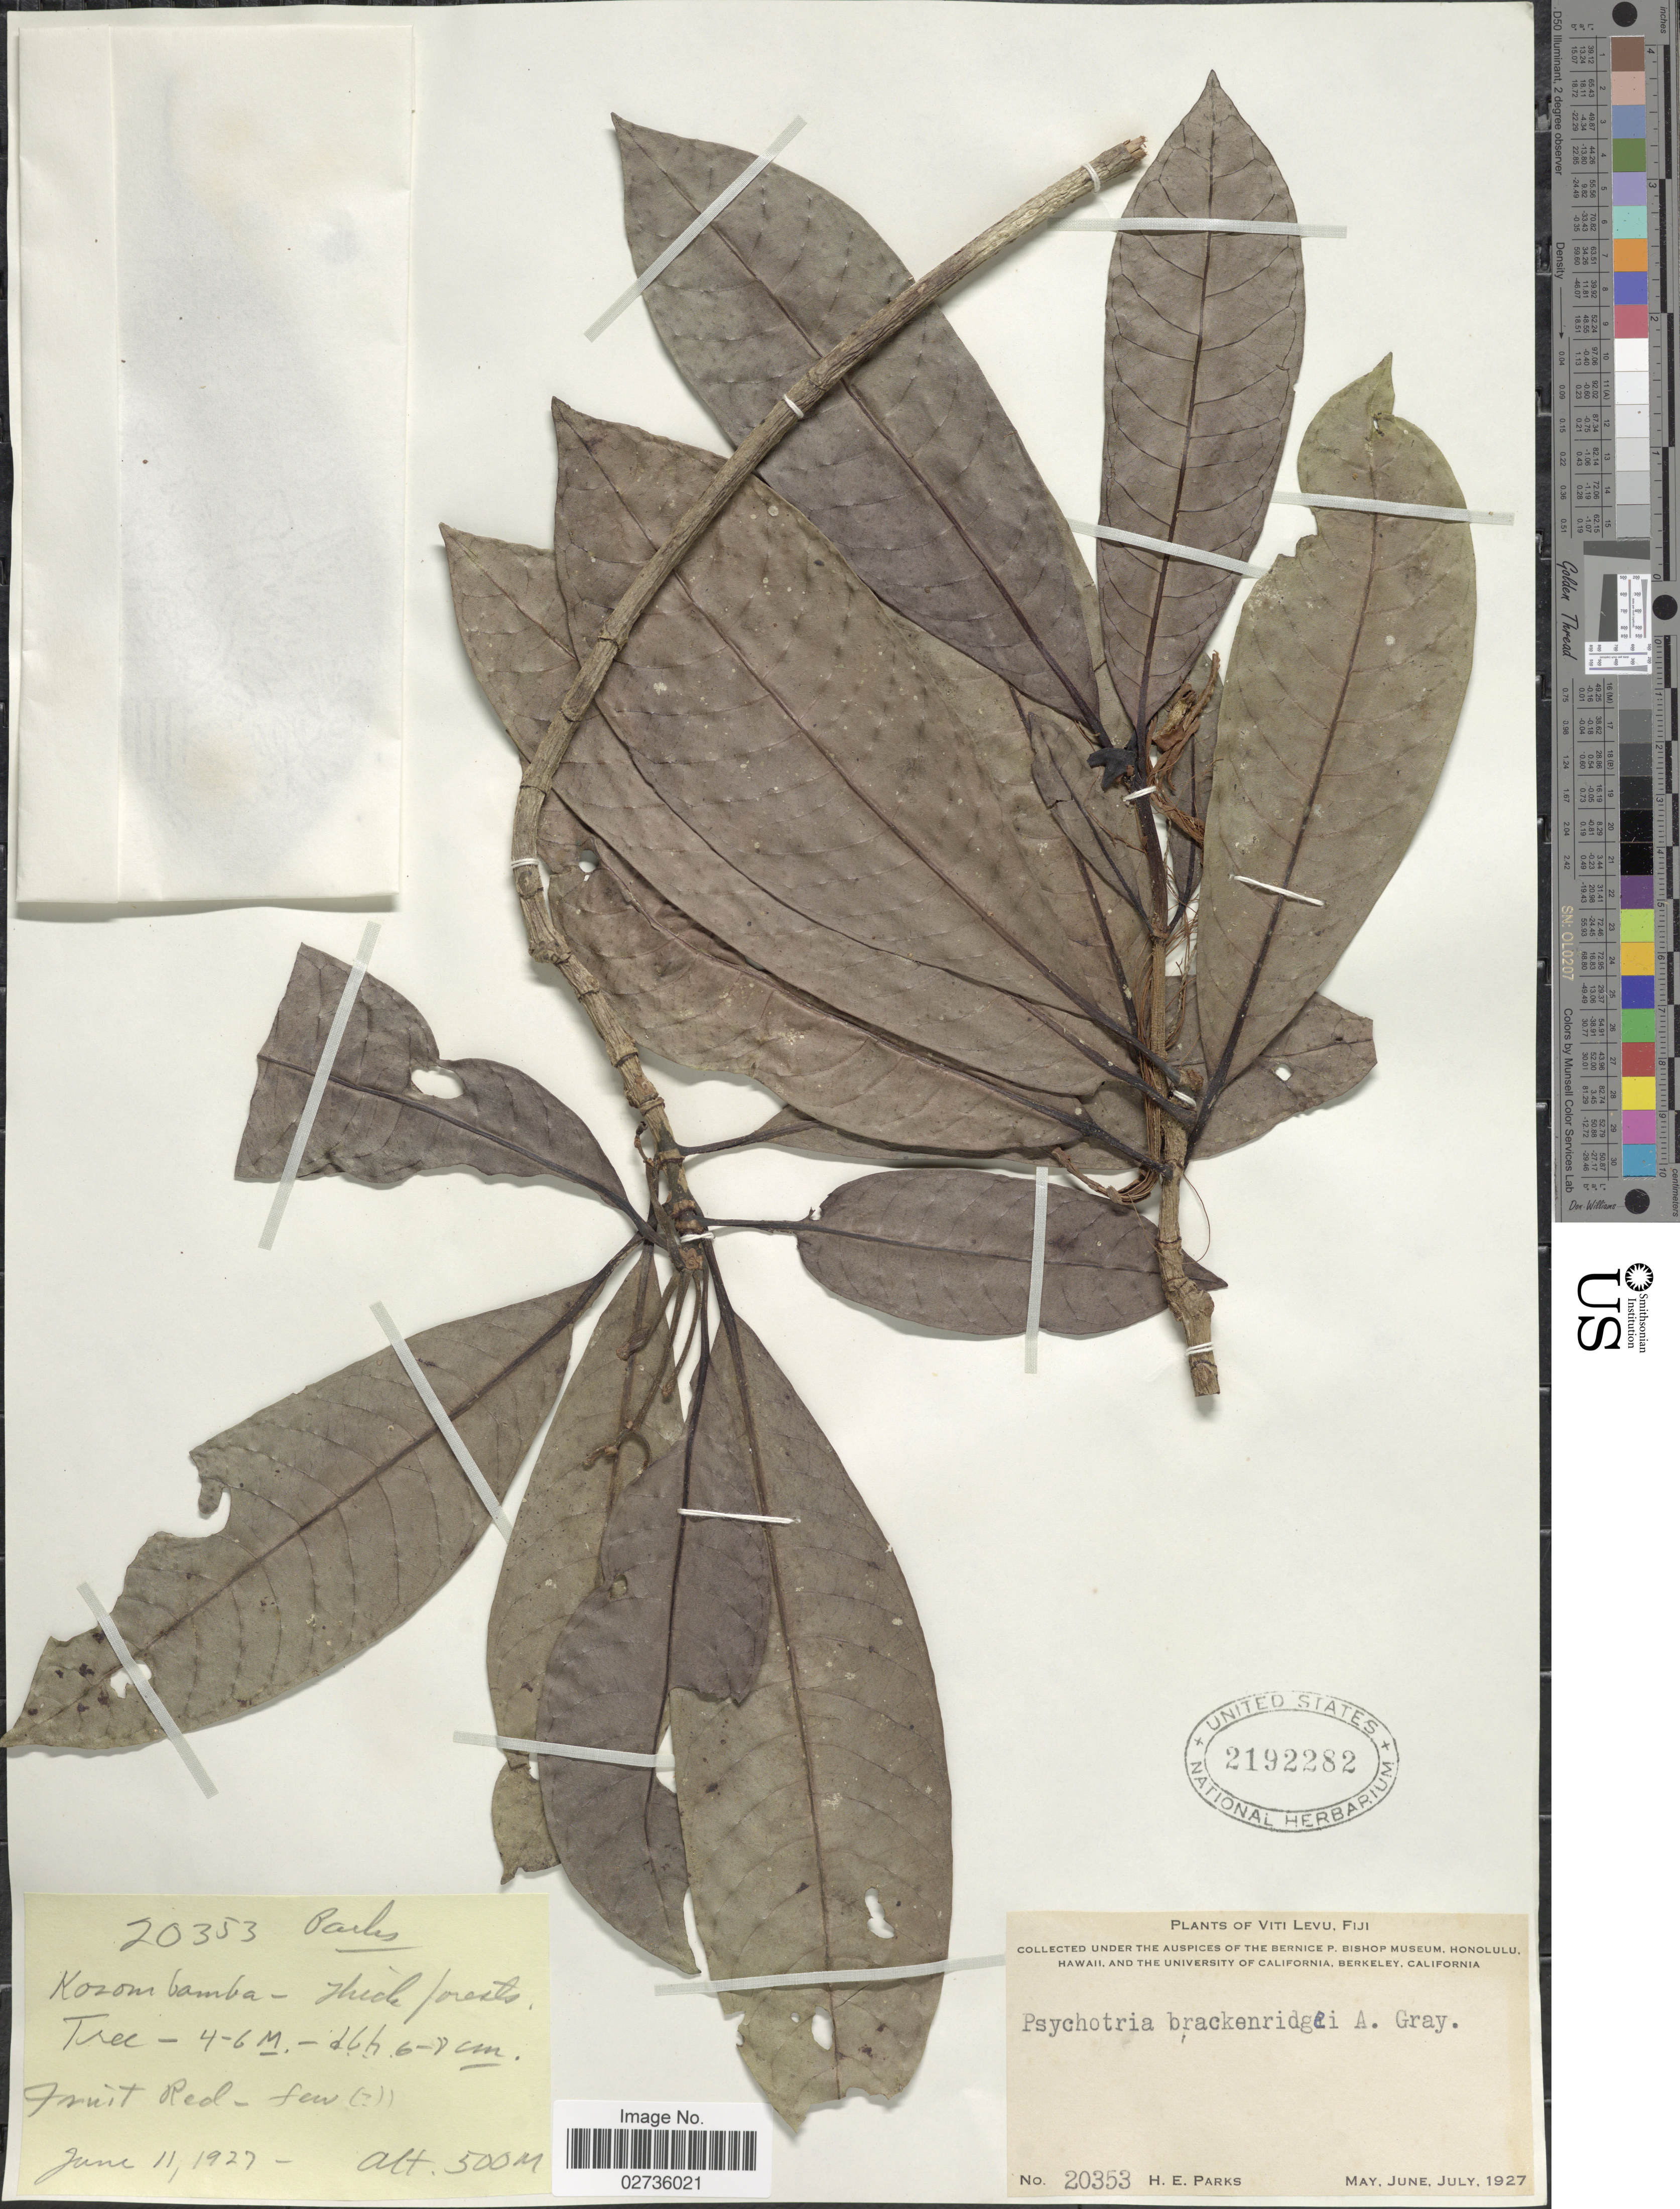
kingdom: Plantae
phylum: Tracheophyta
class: Magnoliopsida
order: Gentianales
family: Rubiaceae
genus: Psychotria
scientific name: Psychotria brackenridgei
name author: A. Gray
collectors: H. E. Parks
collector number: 20353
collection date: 1927-06-11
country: Fiji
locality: Viti Levu. Korombamba.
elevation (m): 500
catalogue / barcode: US 2192282